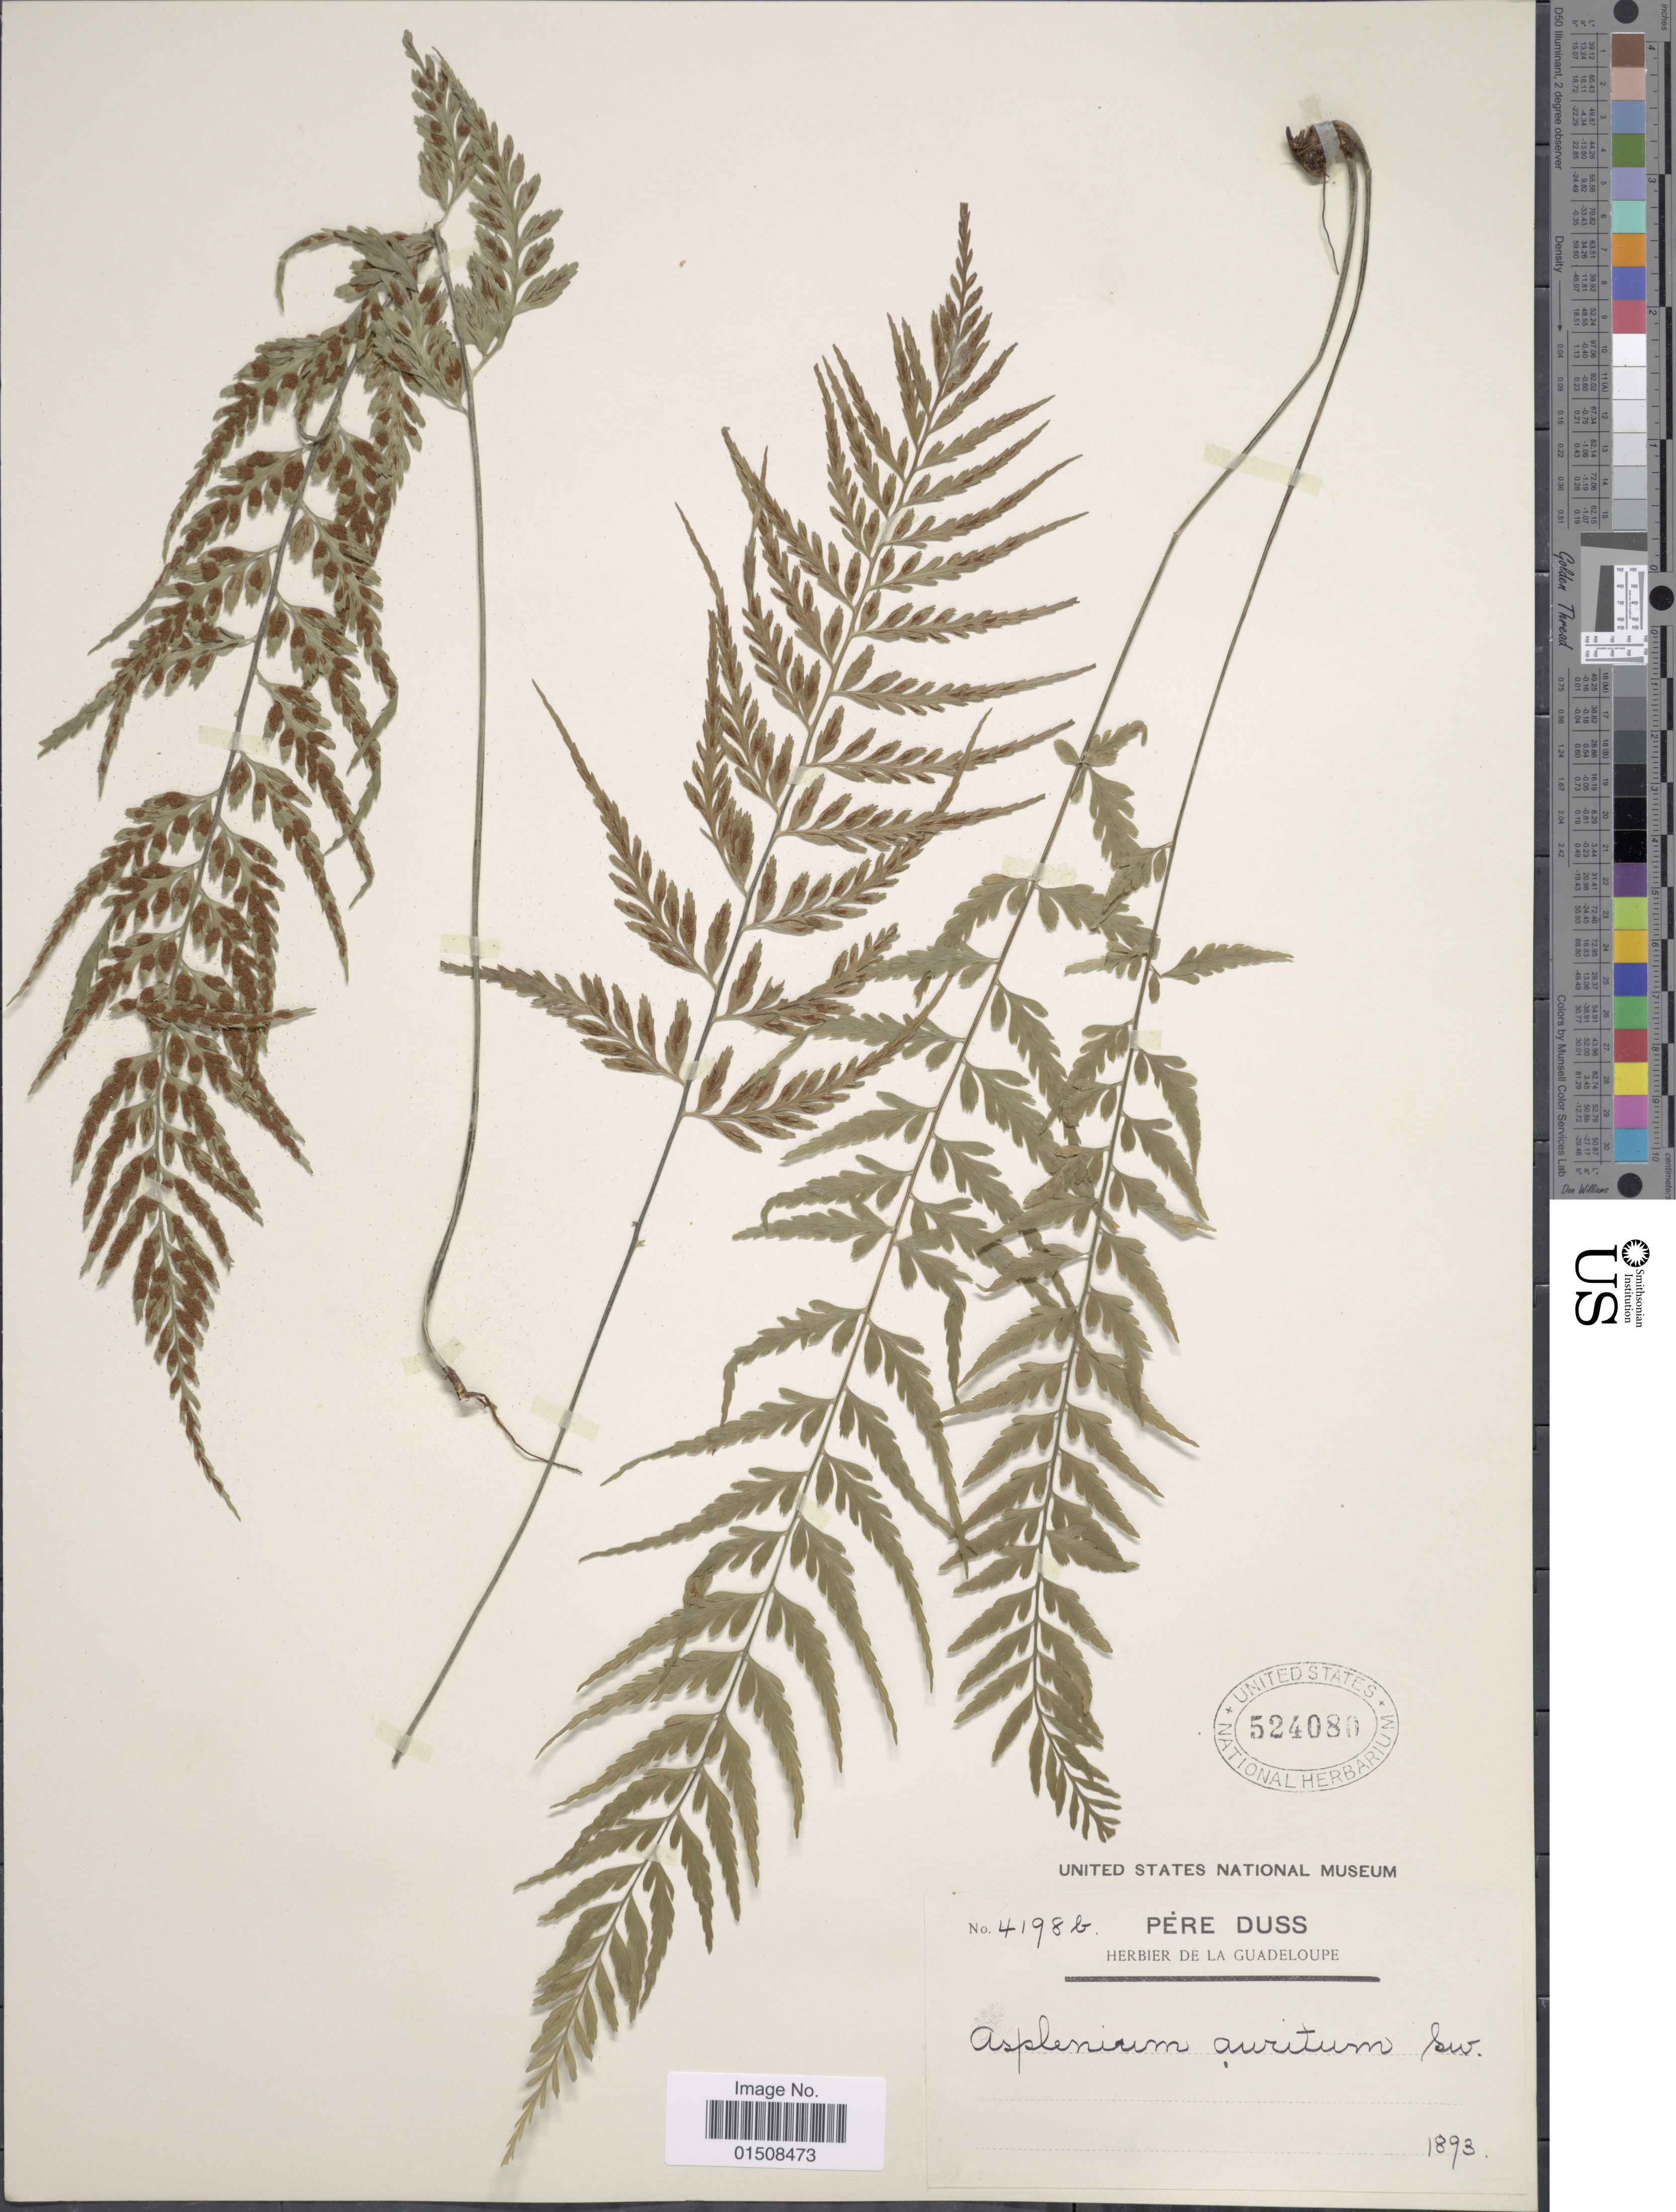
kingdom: Plantae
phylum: Tracheophyta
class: Polypodiopsida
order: Polypodiales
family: Aspleniaceae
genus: Asplenium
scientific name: Asplenium auritum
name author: Sw.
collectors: Père Duss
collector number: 4198b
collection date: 1893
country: Guadeloupe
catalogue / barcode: US 524080